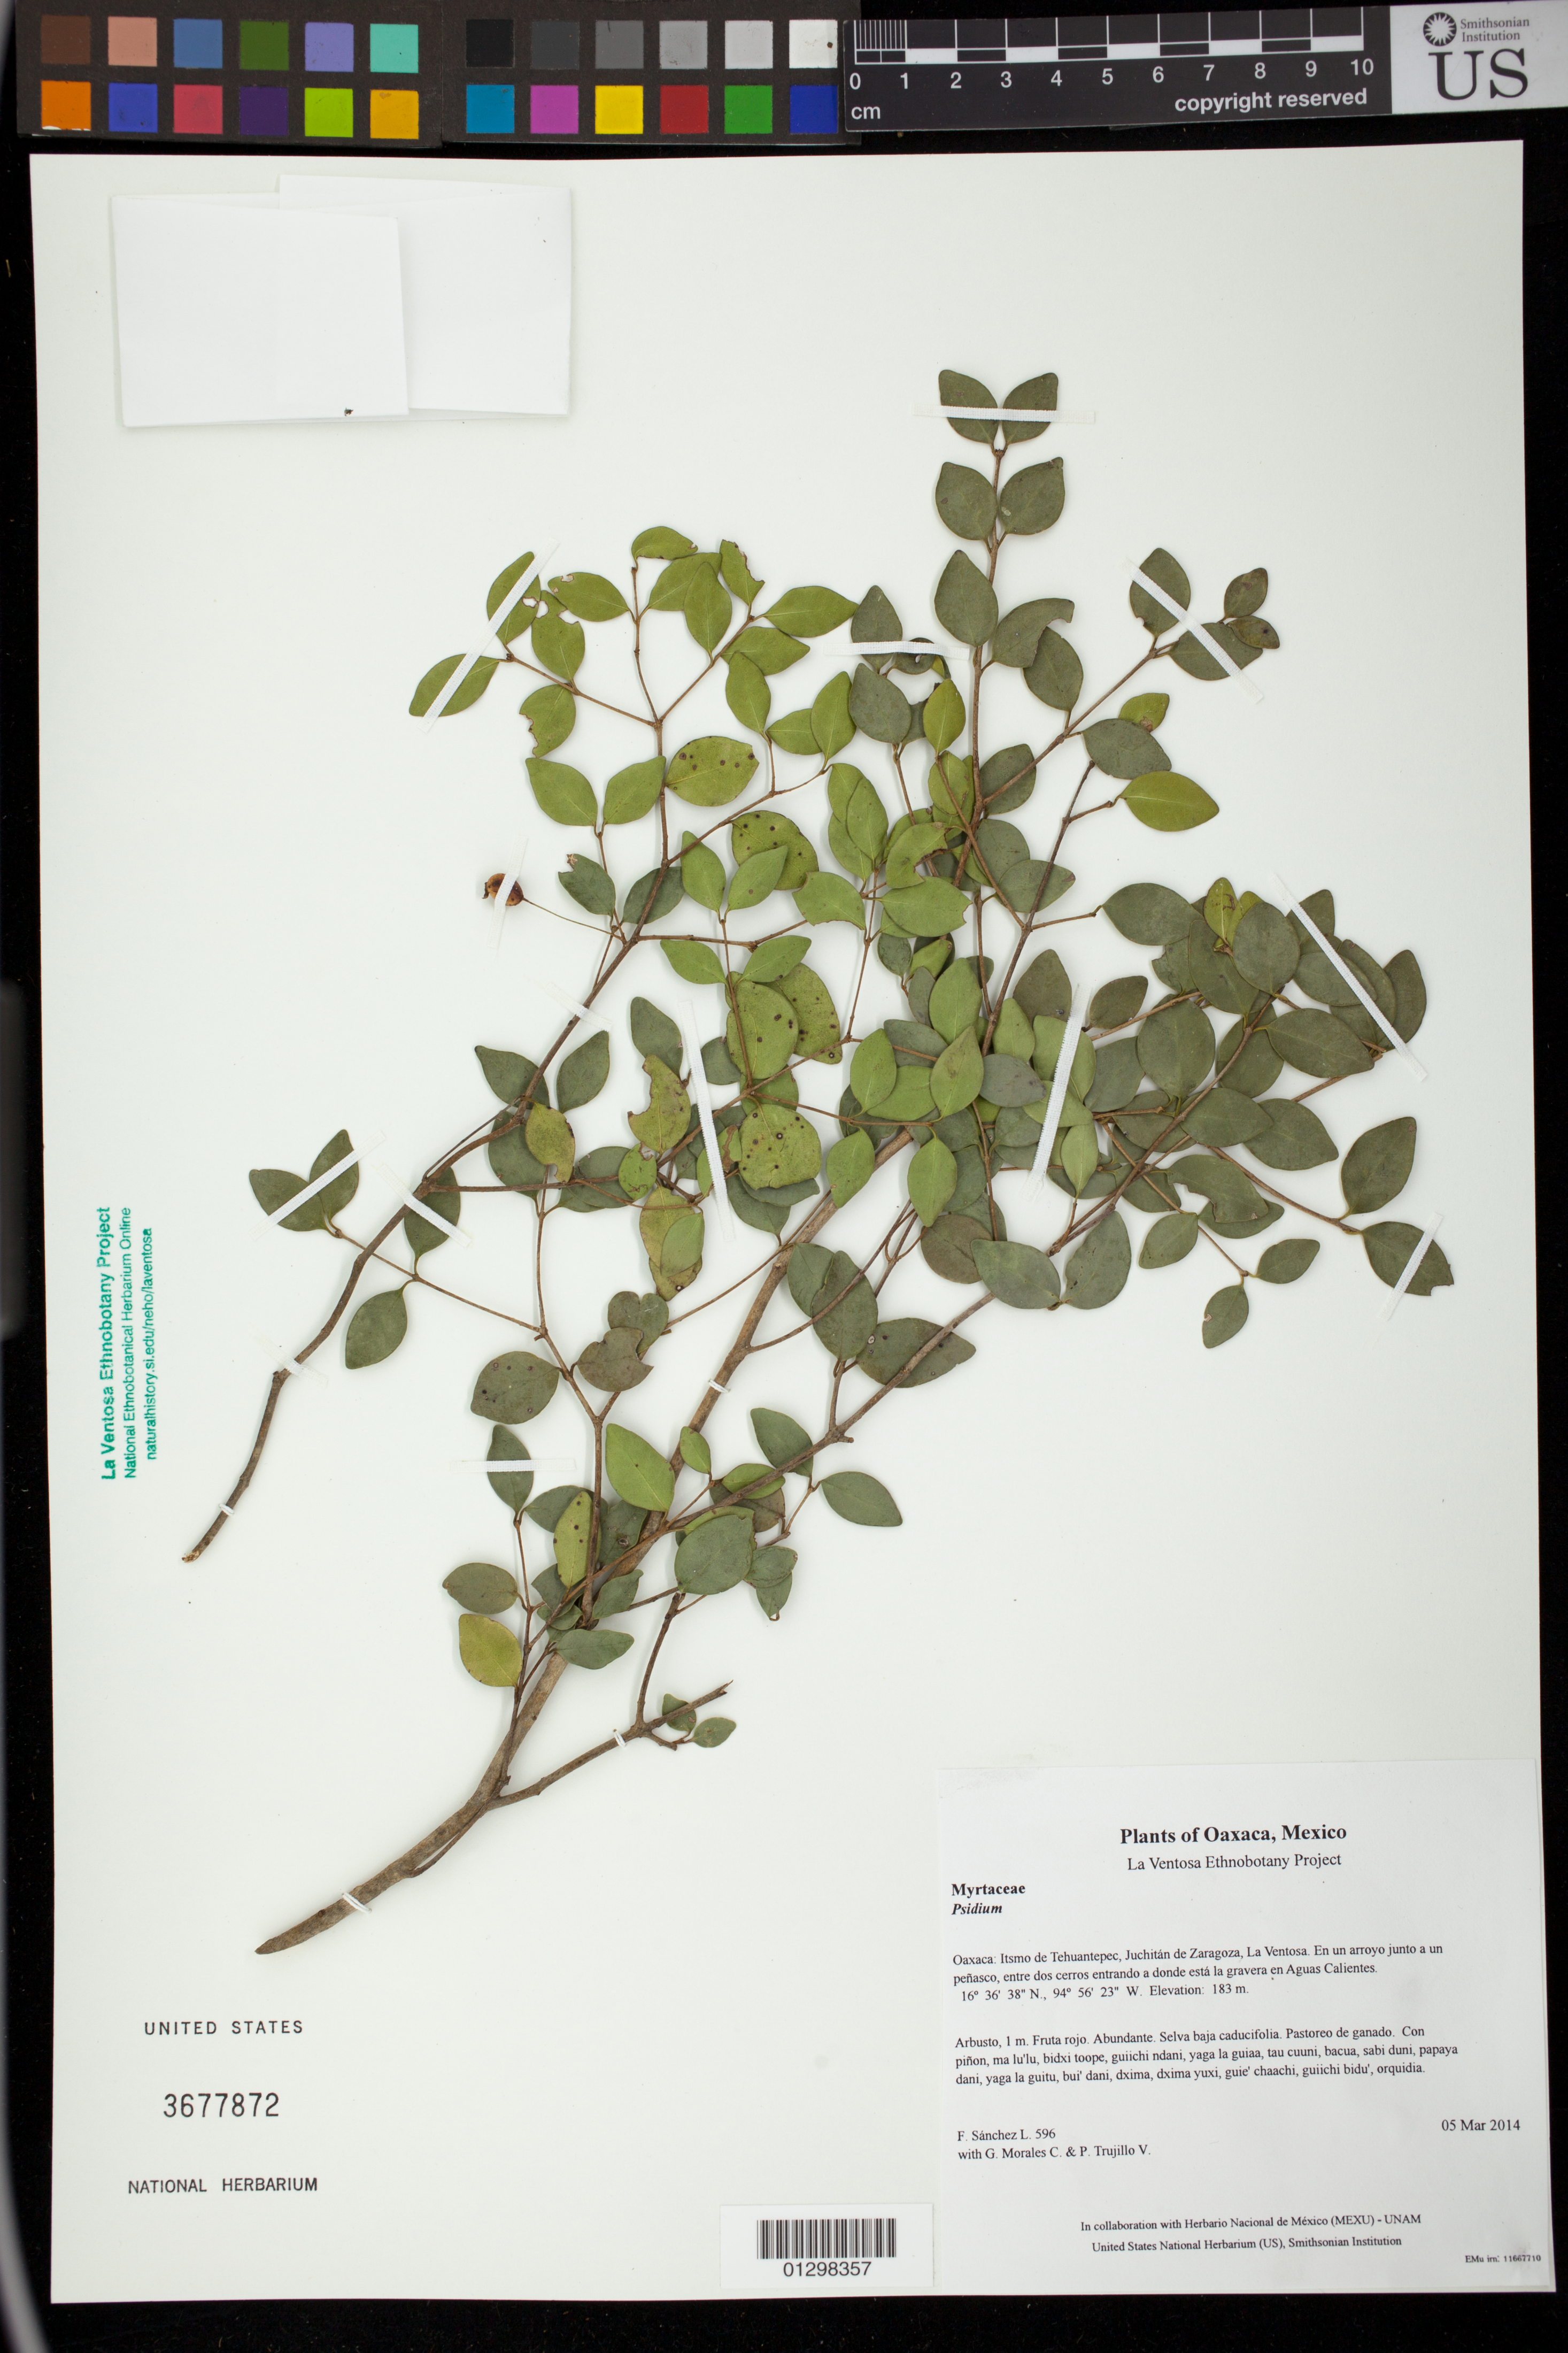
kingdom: Plantae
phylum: Tracheophyta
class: Magnoliopsida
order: Myrtales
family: Myrtaceae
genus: Eugenia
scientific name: Eugenia sp.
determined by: Reyes García, A.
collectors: F. Sánchez L., G. Morales C. & P. Trujillo V.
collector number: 596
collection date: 2014-03-05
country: Mexico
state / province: Oaxaca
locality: Itsmo de Tehuantepec, Juchitán de Zaragoza, La Ventosa. En un arroyo junto a un peñasco, entre dos cerros entrando a donde está la gravera en Aguas Calientes.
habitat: Selva baja caducifolia. Pastoreo de ganado.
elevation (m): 183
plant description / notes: MEXU, SERO, US; Yaga bandaga. 1 m. Cuaananaxhi naxiña'. Stale.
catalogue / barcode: US 3677872